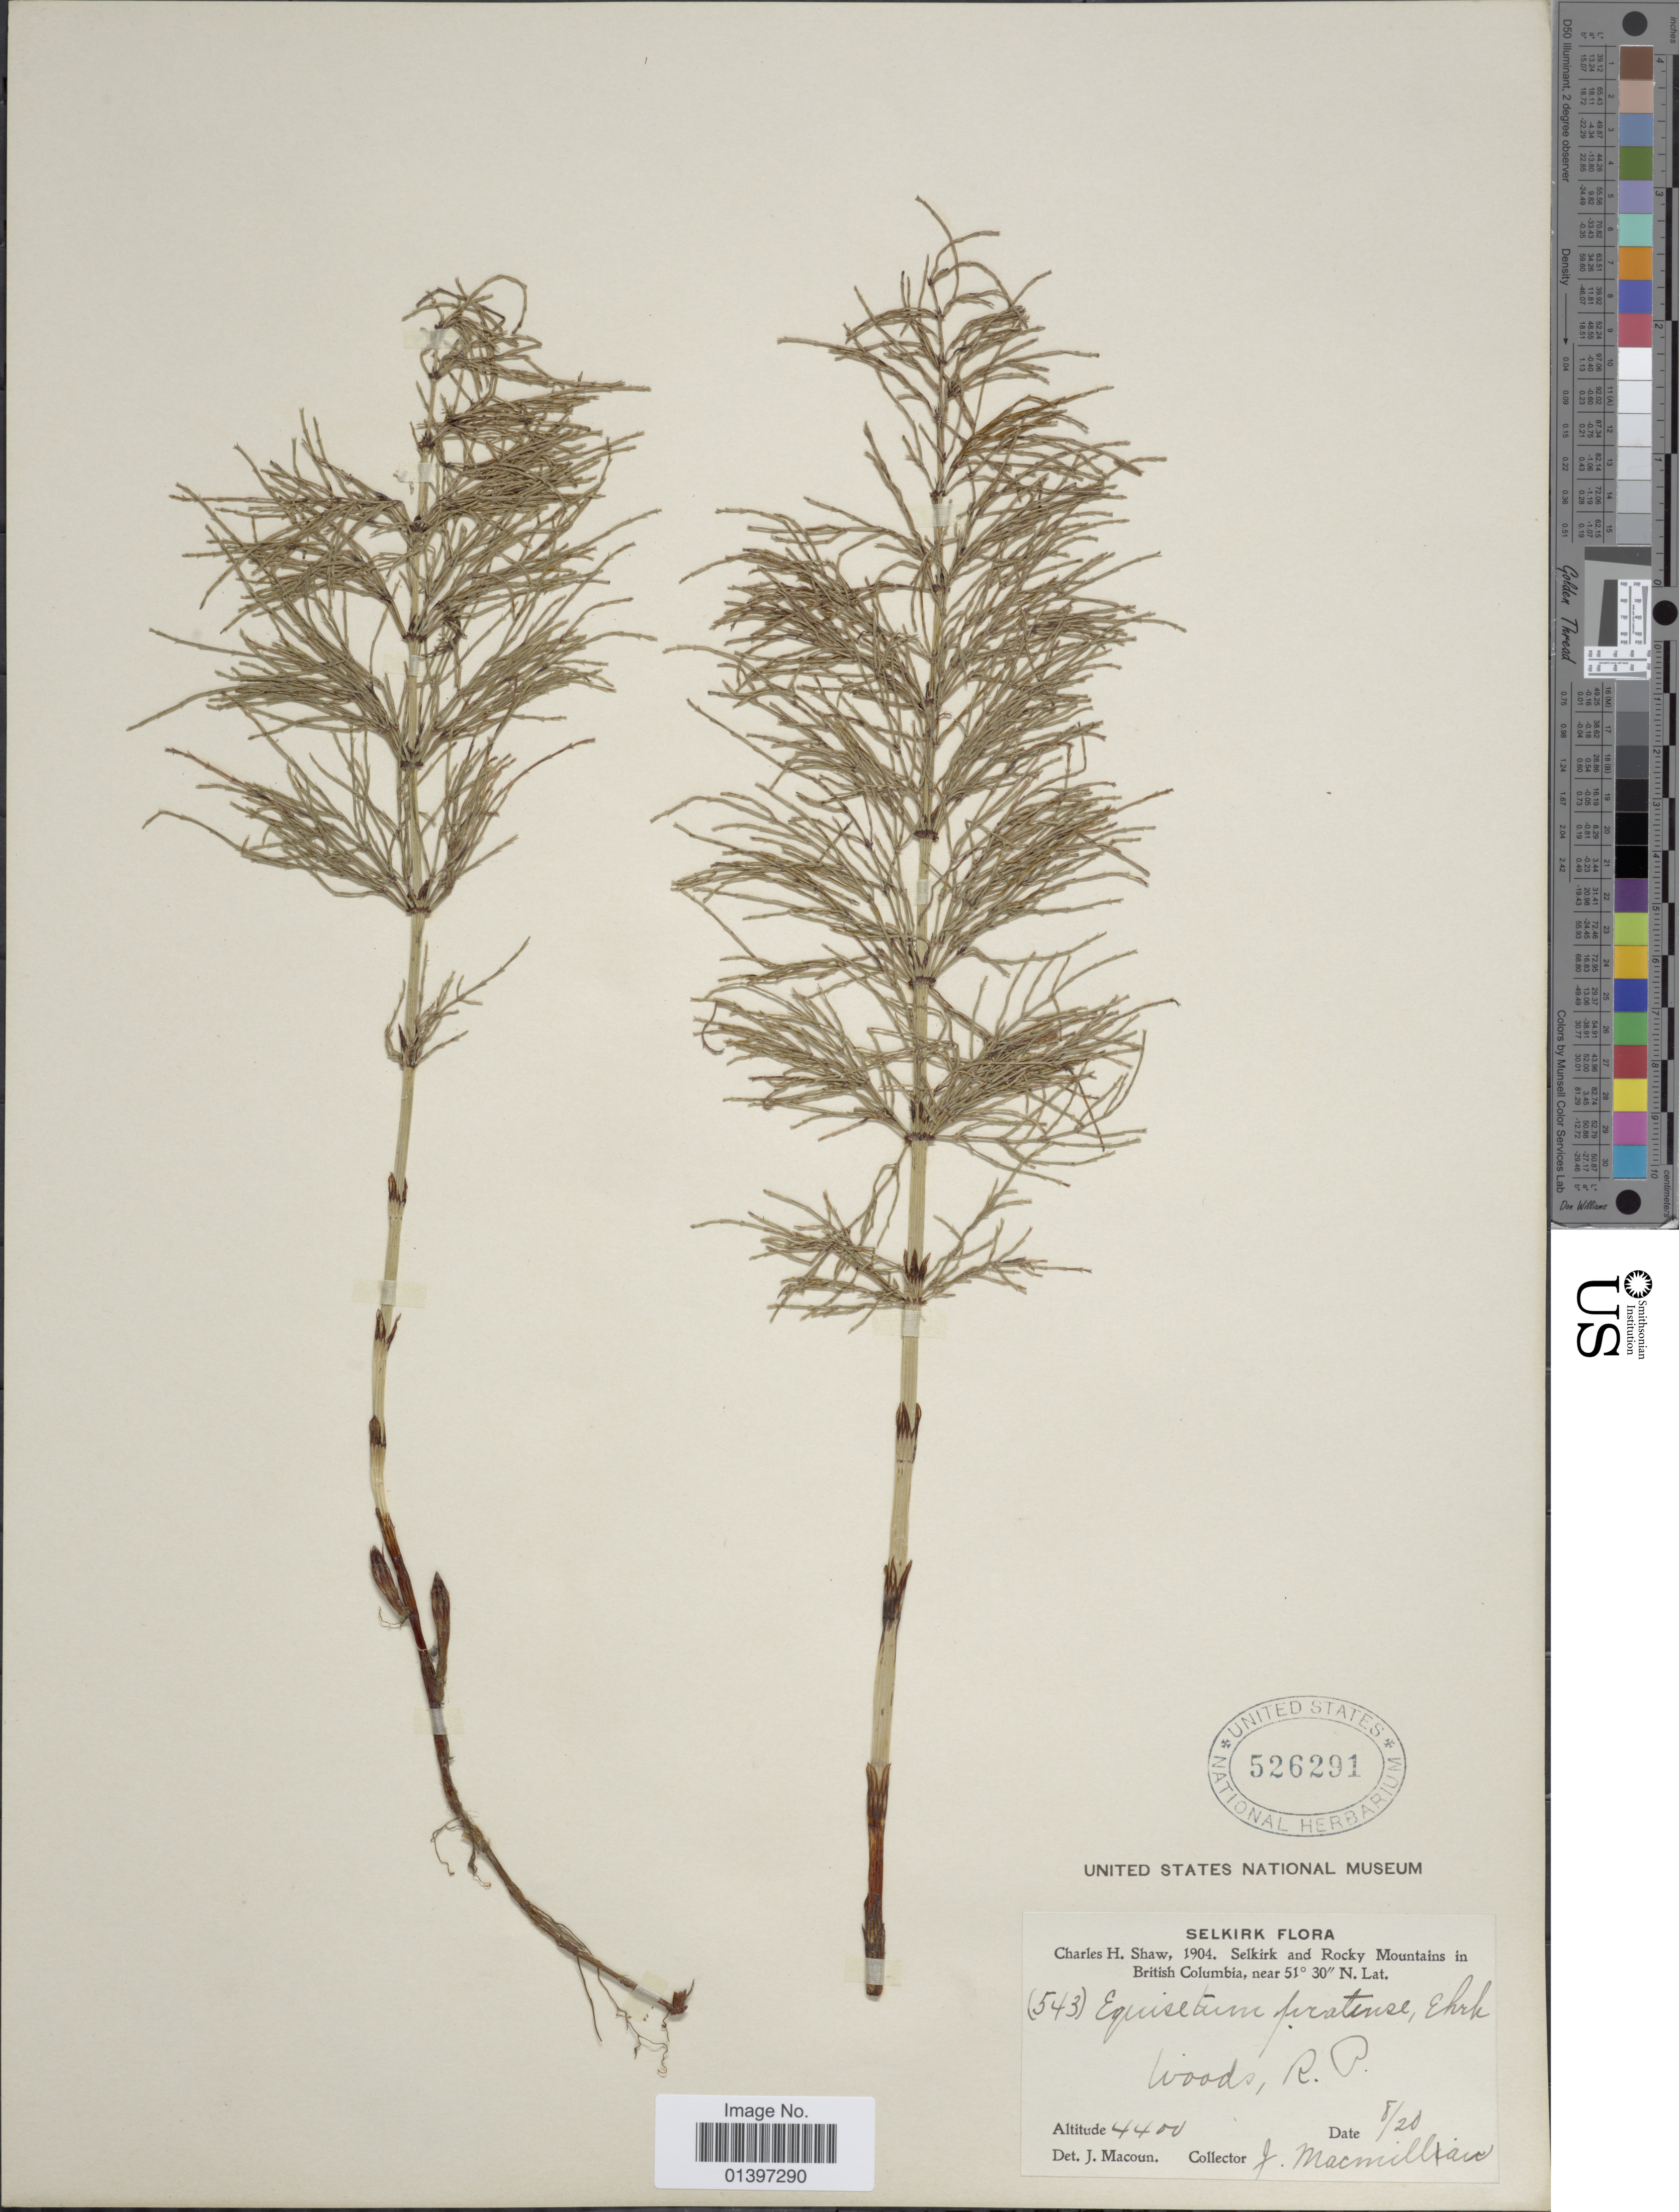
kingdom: Plantae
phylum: Tracheophyta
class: Polypodiopsida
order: Equisetales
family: Equisetaceae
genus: Equisetum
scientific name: Equisetum sylvaticum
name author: L.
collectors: J. MacMillan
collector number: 543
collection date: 1904-08-20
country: Canada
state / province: British Columbia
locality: Selkirk and Rocky Mountains in British Columbia, Woods, R. P.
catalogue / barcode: US 526291